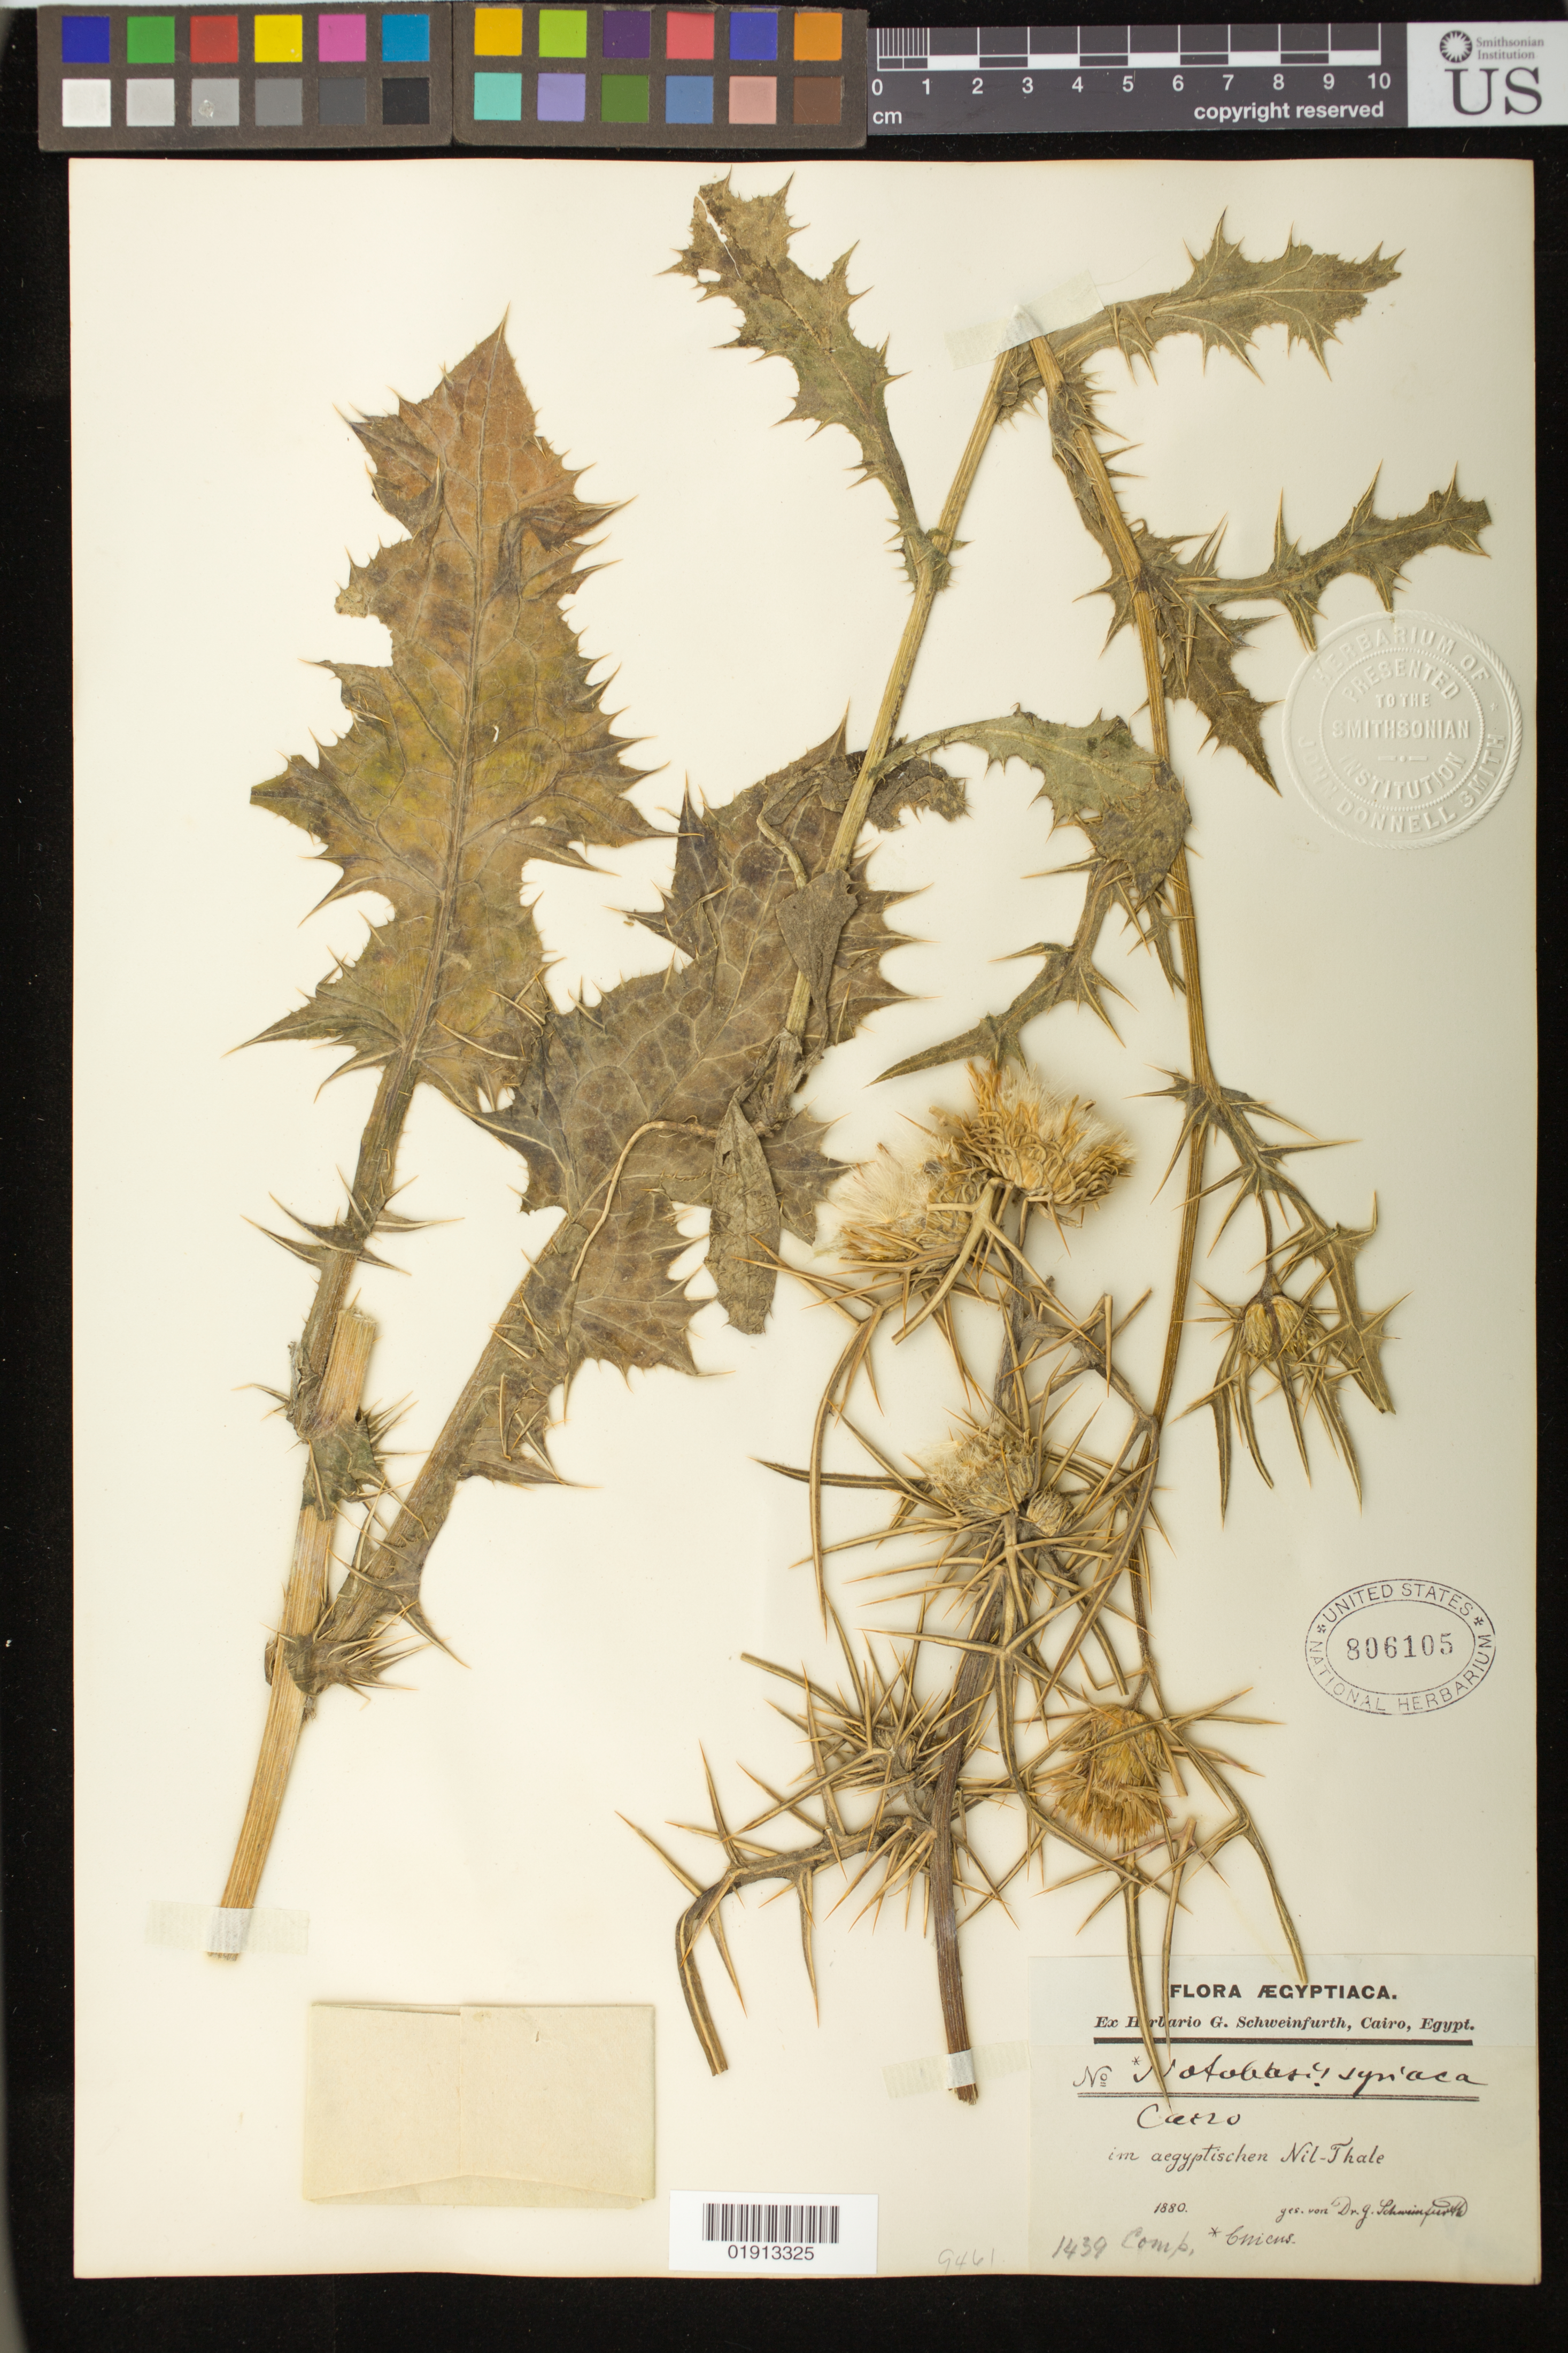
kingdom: Plantae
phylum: Tracheophyta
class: Magnoliopsida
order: Asterales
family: Asteraceae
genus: Notobasis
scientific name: Notobasis syriaca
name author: (L.) Cass.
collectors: G. A. Schweinfurth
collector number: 1439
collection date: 1880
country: Egypt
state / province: Al Qahirah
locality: Cairo, im aeyptischen Nil-Thale.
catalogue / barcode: US 806105